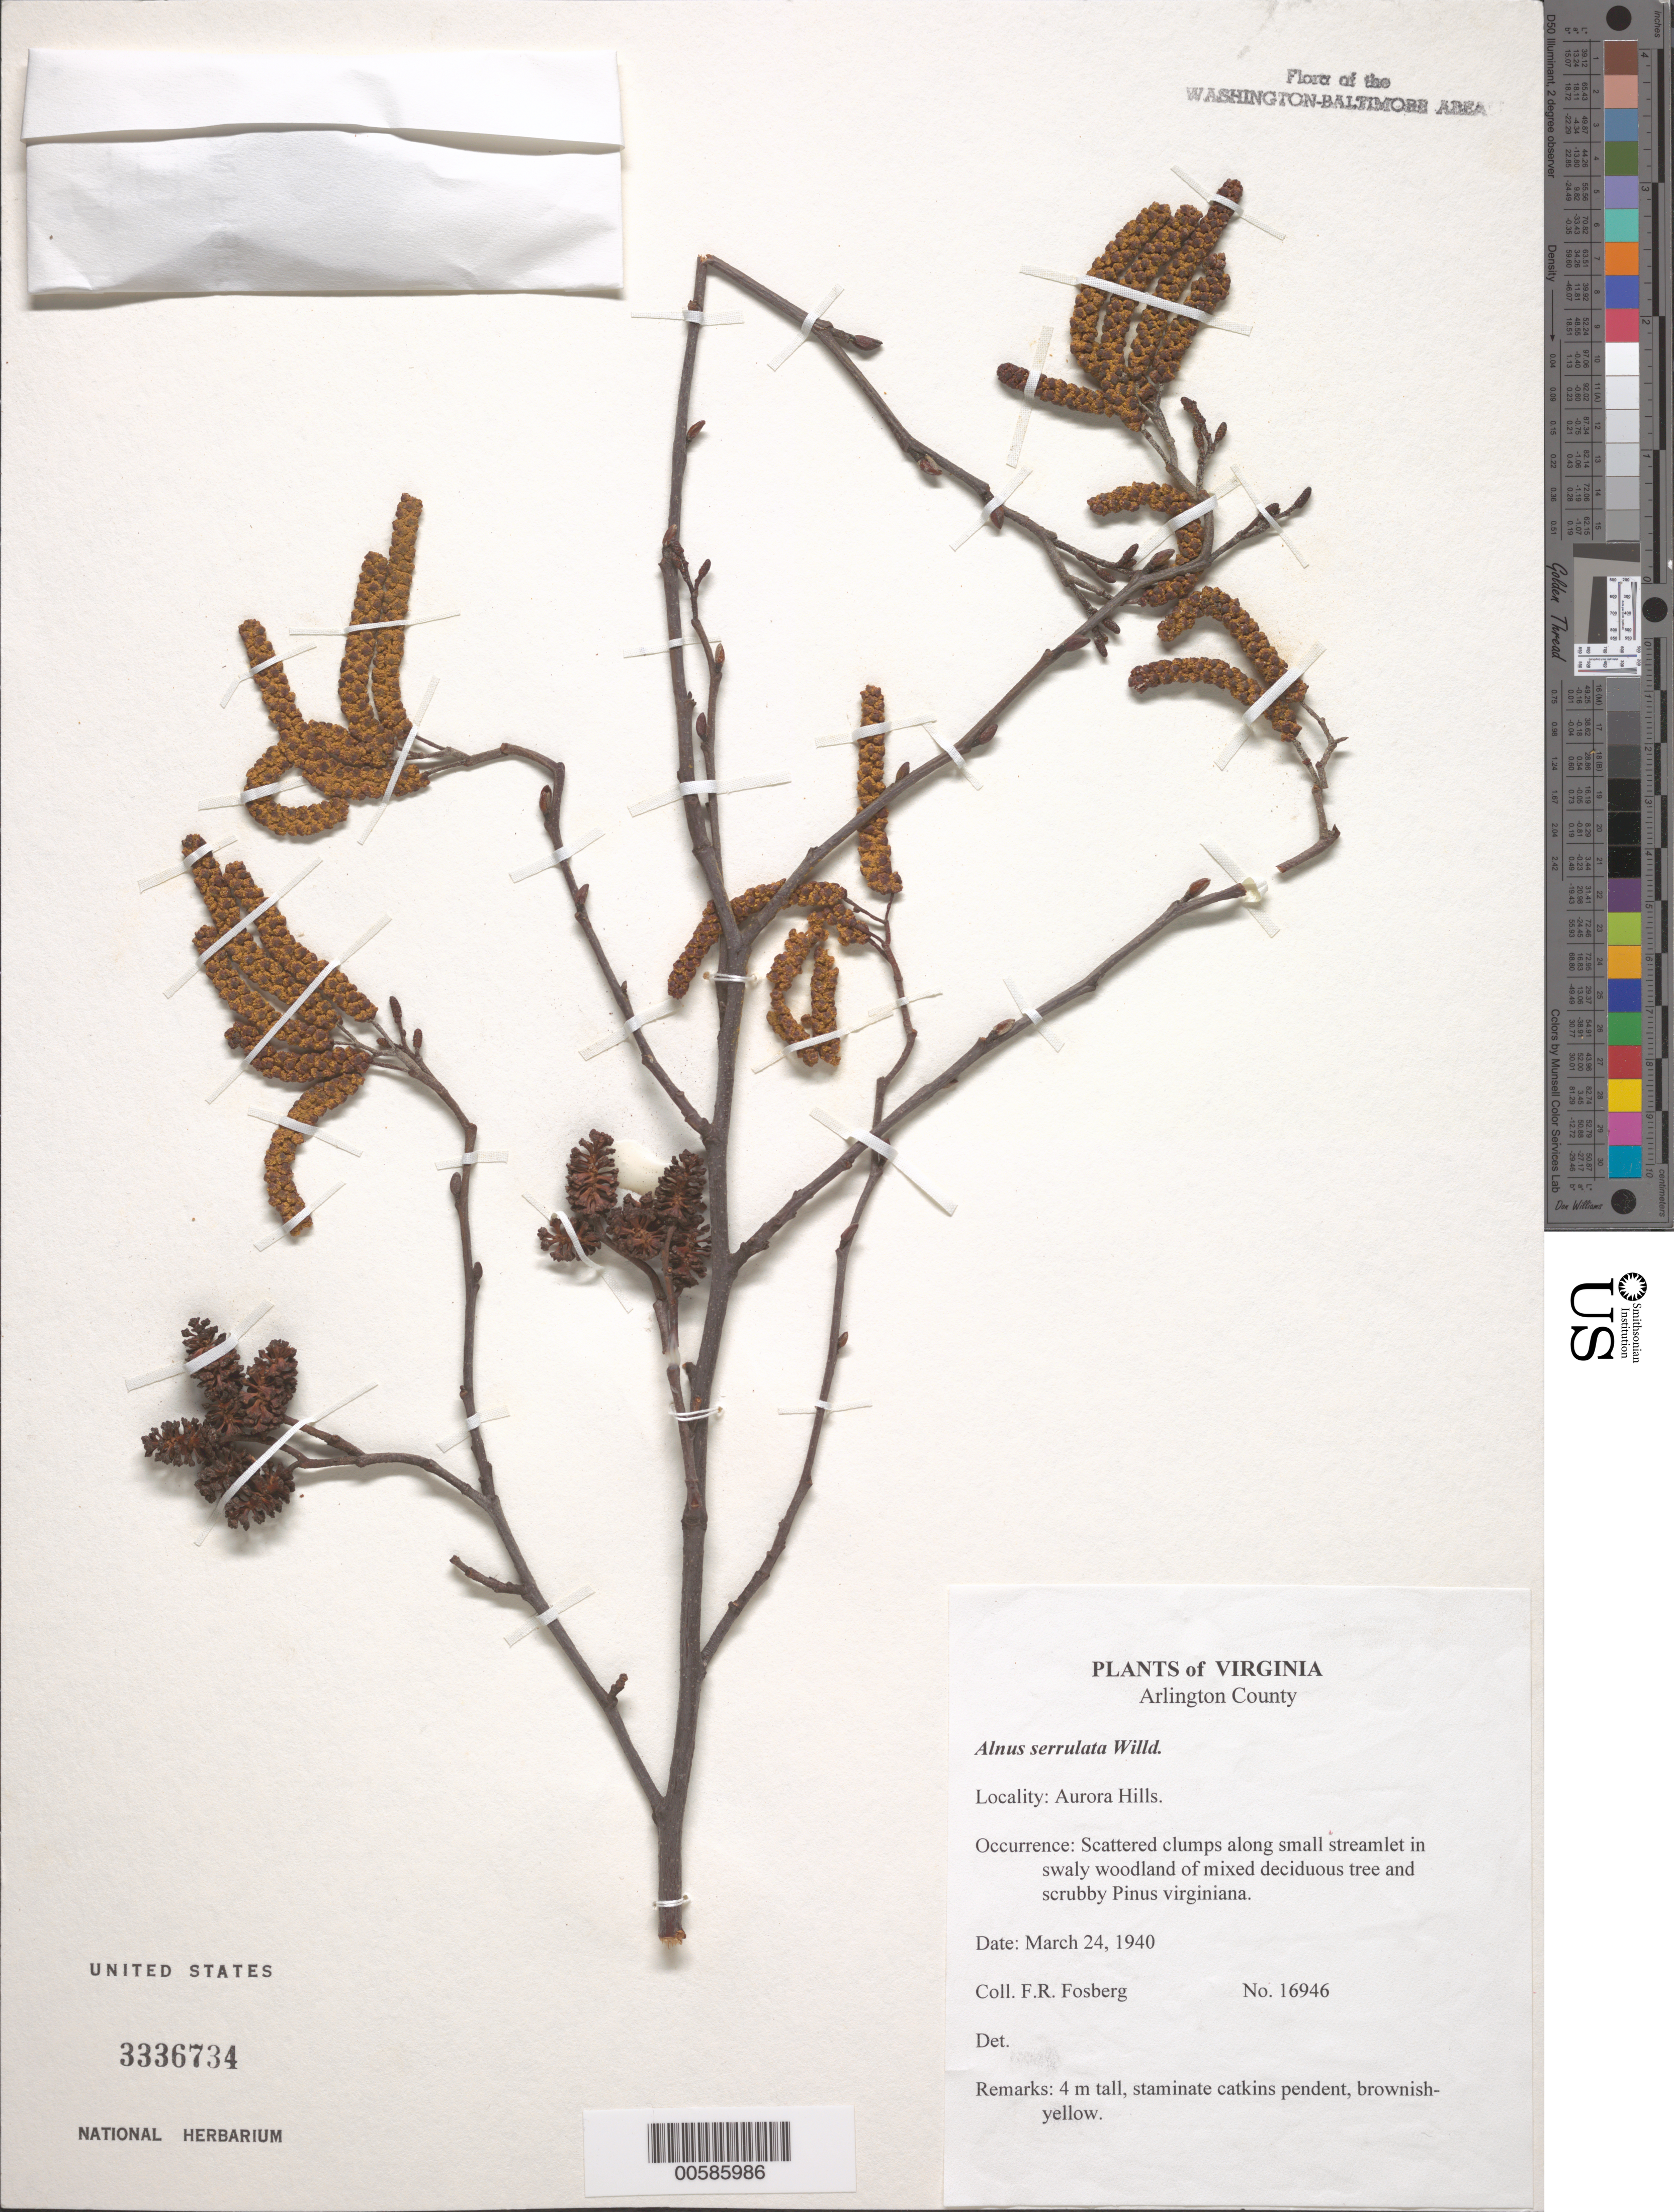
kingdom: Plantae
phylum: Tracheophyta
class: Magnoliopsida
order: Fagales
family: Betulaceae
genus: Alnus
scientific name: Alnus serrulata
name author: (Aiton) Willd.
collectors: F. R. Fosberg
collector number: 16946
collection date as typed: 24 Mar 1940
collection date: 1940-03-24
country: United States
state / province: Virginia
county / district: Arlington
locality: Aurora Hills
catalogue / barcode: US 3336734